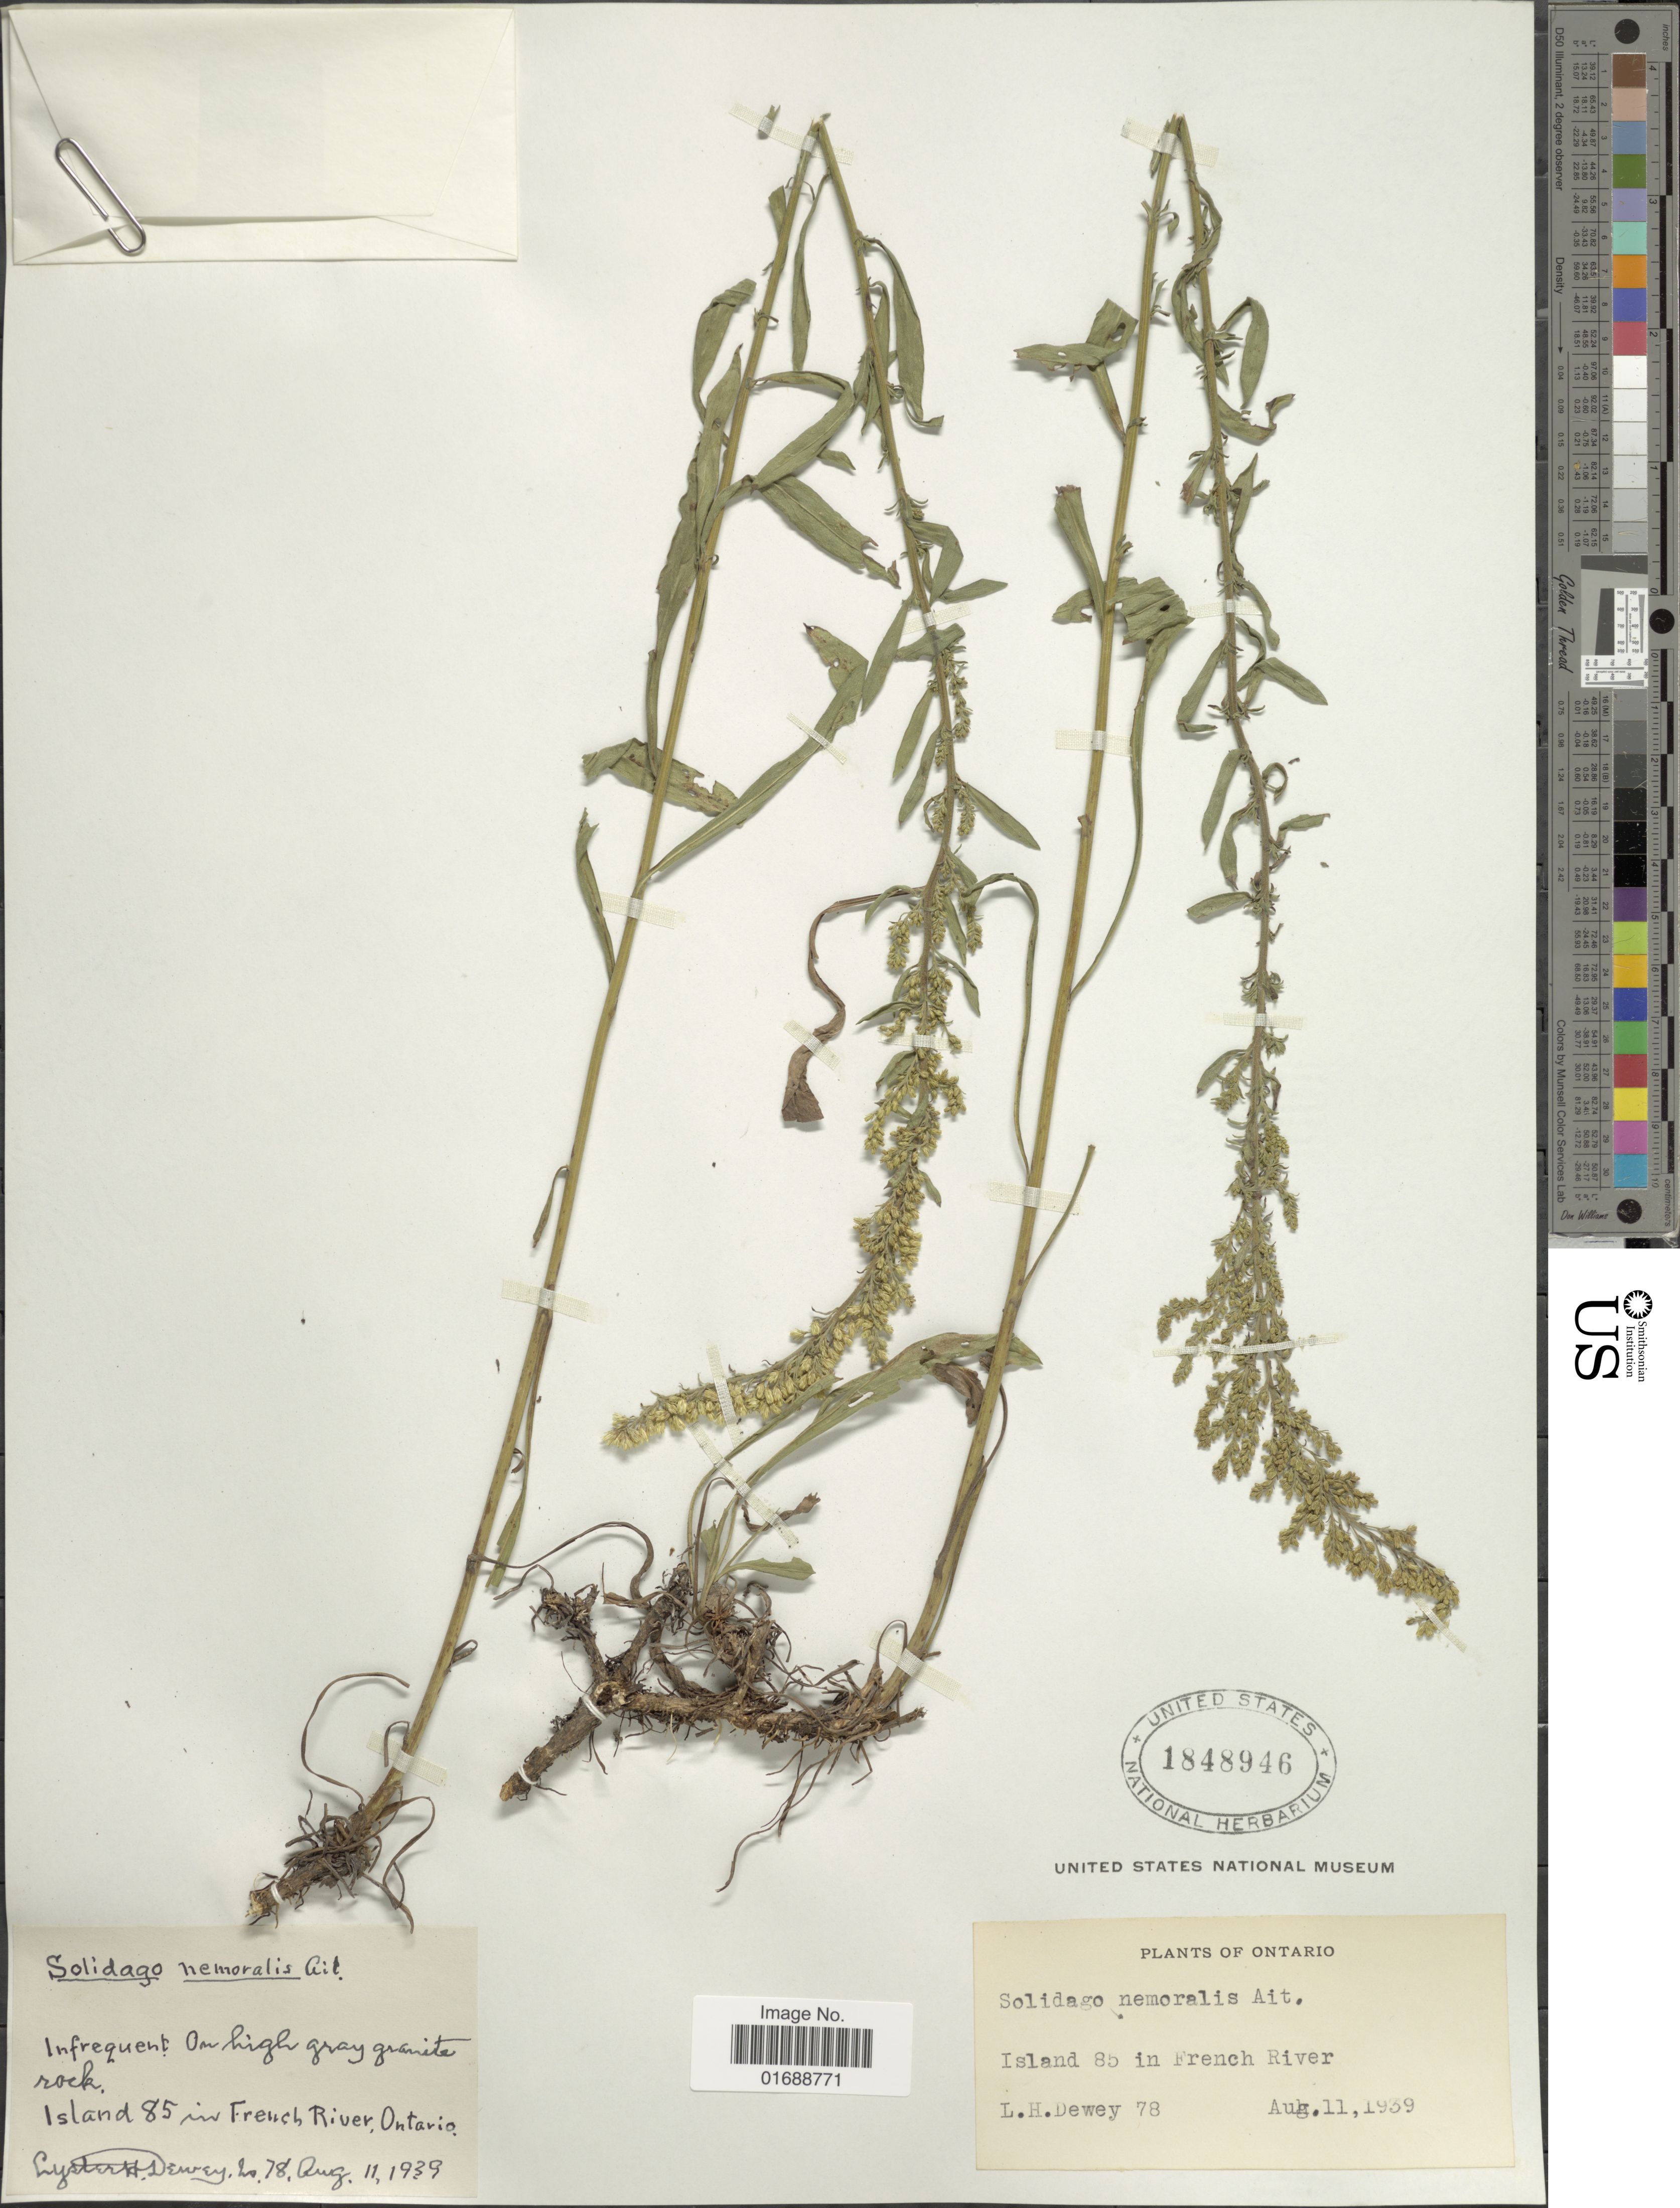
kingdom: Plantae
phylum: Tracheophyta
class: Magnoliopsida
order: Asterales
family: Asteraceae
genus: Solidago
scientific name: Solidago nemoralis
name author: Aiton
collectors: L. H. Dewey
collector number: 78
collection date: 1939-08-11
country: Canada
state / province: Ontario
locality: Island 85 in French River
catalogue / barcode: US 1848946